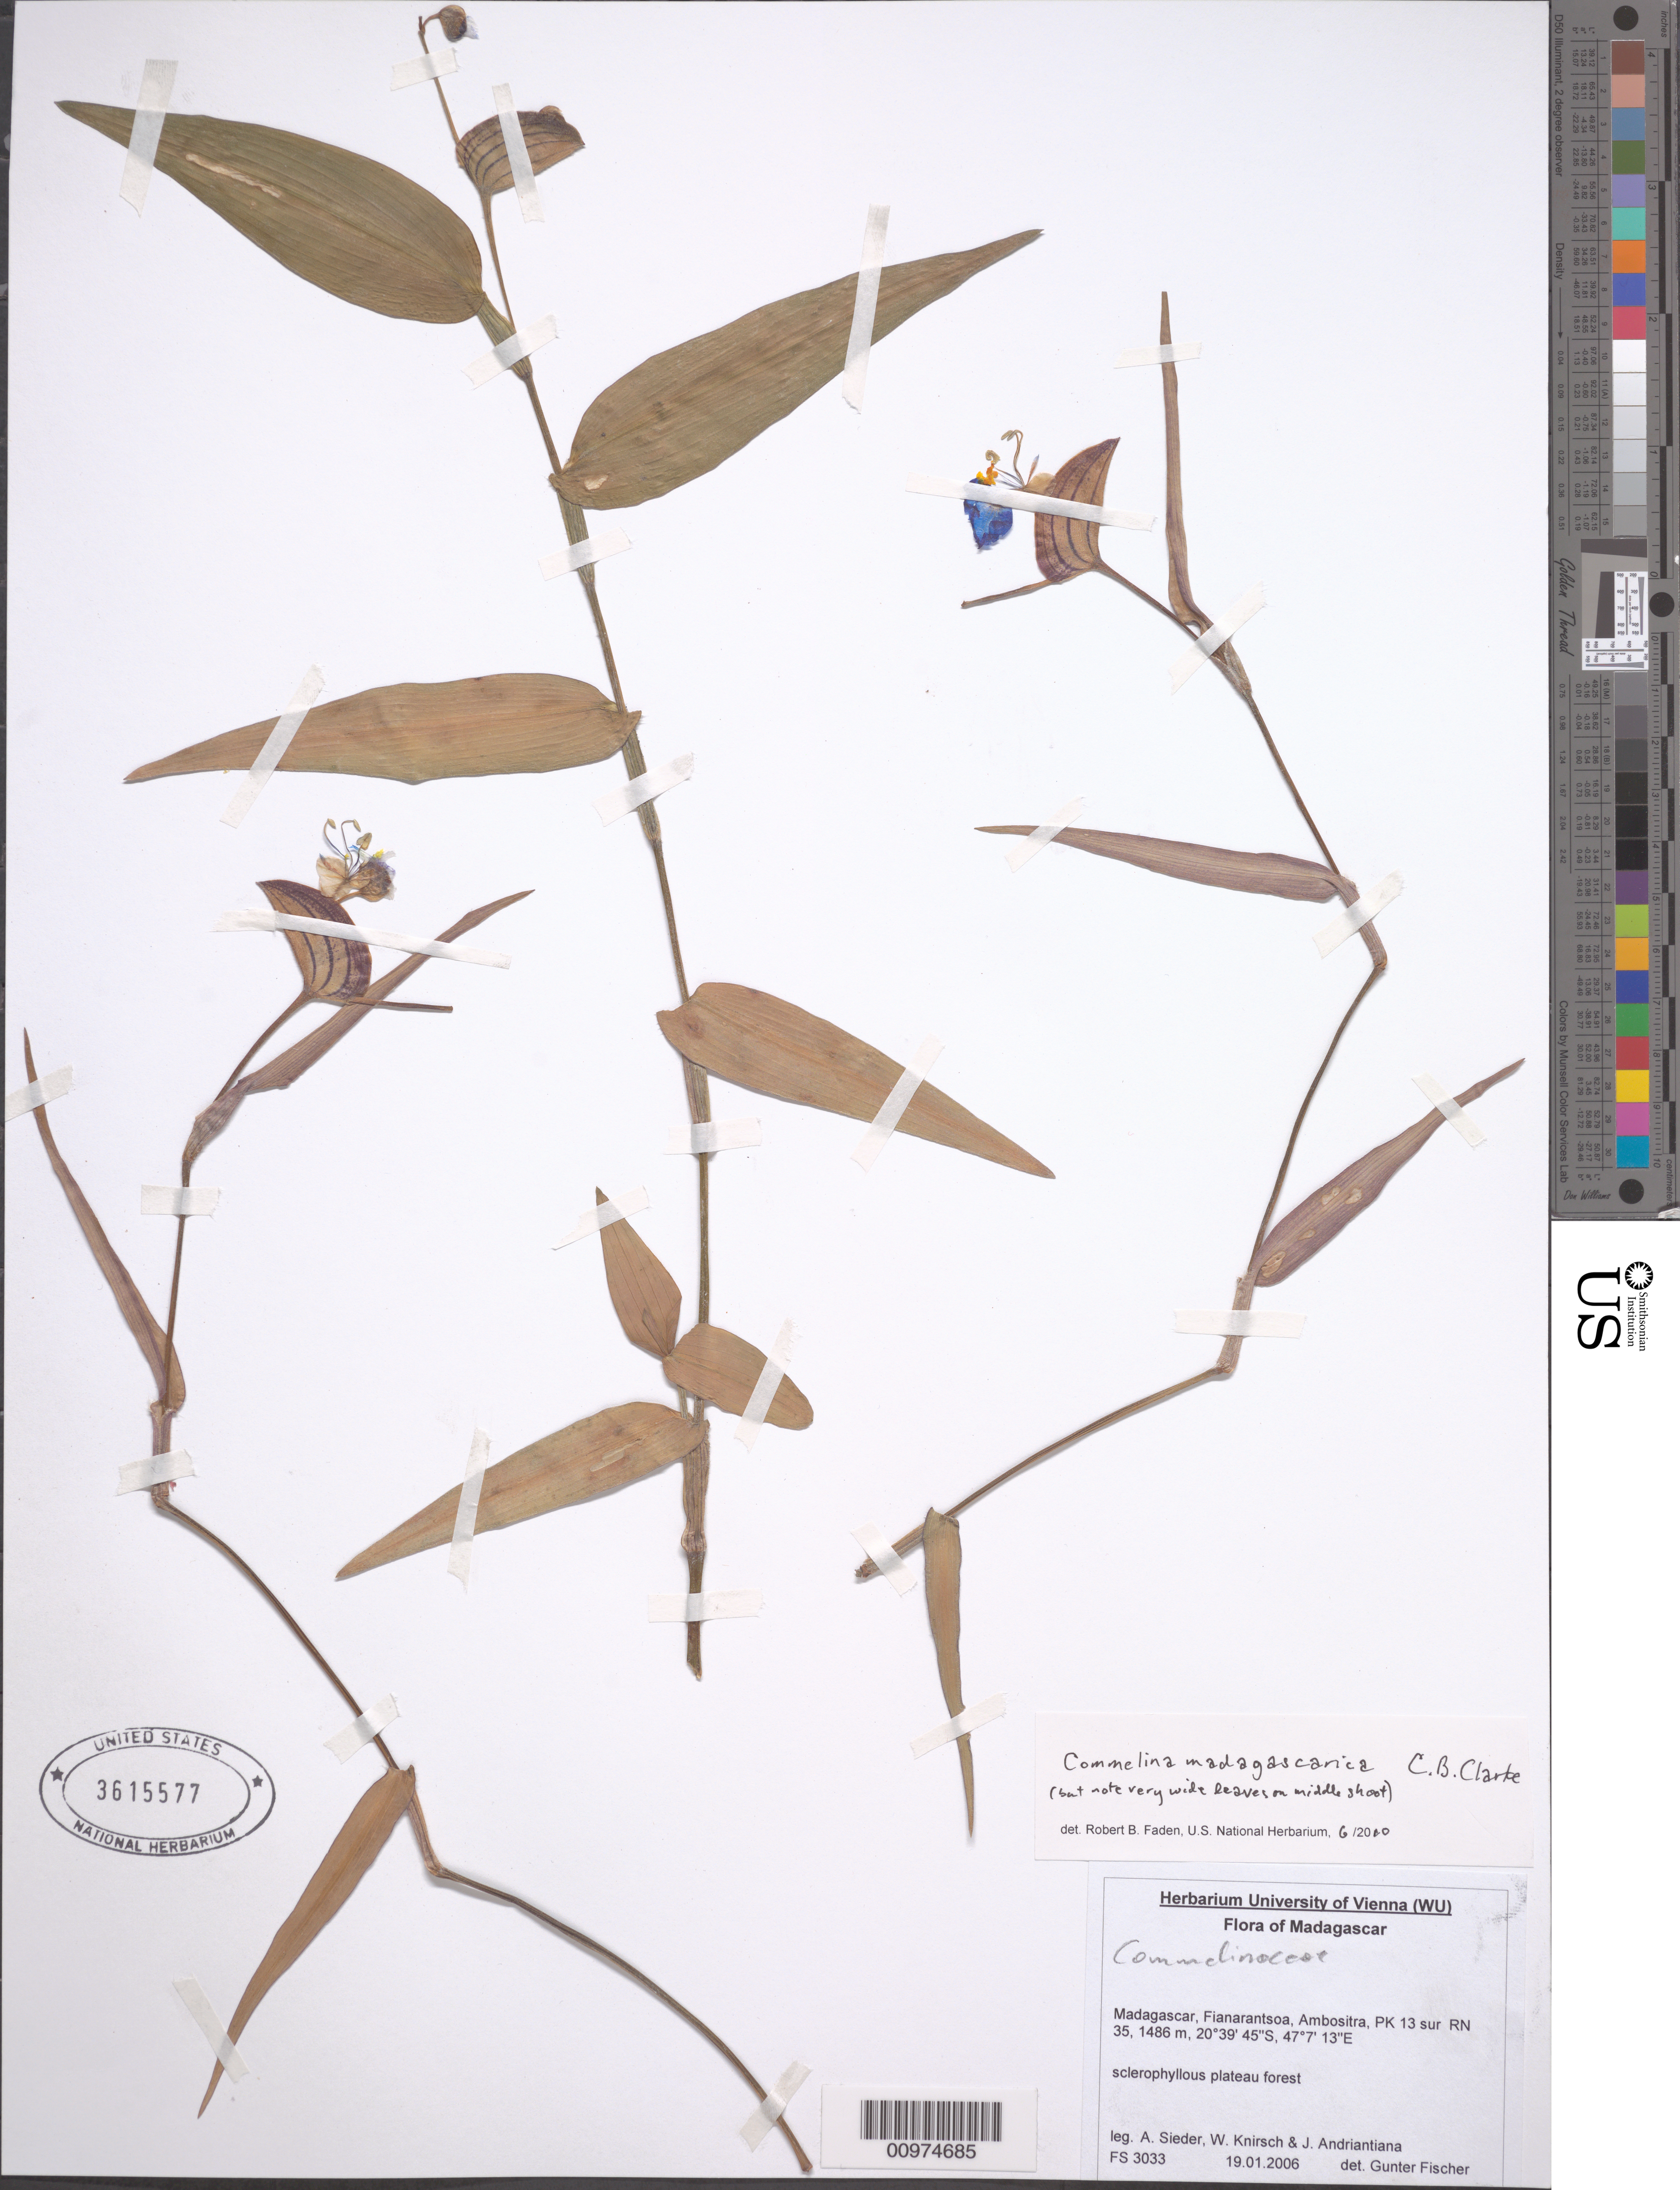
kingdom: Plantae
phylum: Tracheophyta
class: Liliopsida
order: Commelinales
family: Commelinaceae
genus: Commelina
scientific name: Commelina madagascarica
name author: C.B. Clarke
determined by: Faden, Robert B., (US), Smithsonian Institution - National Museum of Natural History (UNITED STATES)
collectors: A. Sieder et al.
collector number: FS 3033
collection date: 2006-01-19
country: Madagascar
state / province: Amoron'i Mania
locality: Ambositra, PK 13 sur RN 35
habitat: sclerophyllous plateau forest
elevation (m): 1486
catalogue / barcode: US 3615577